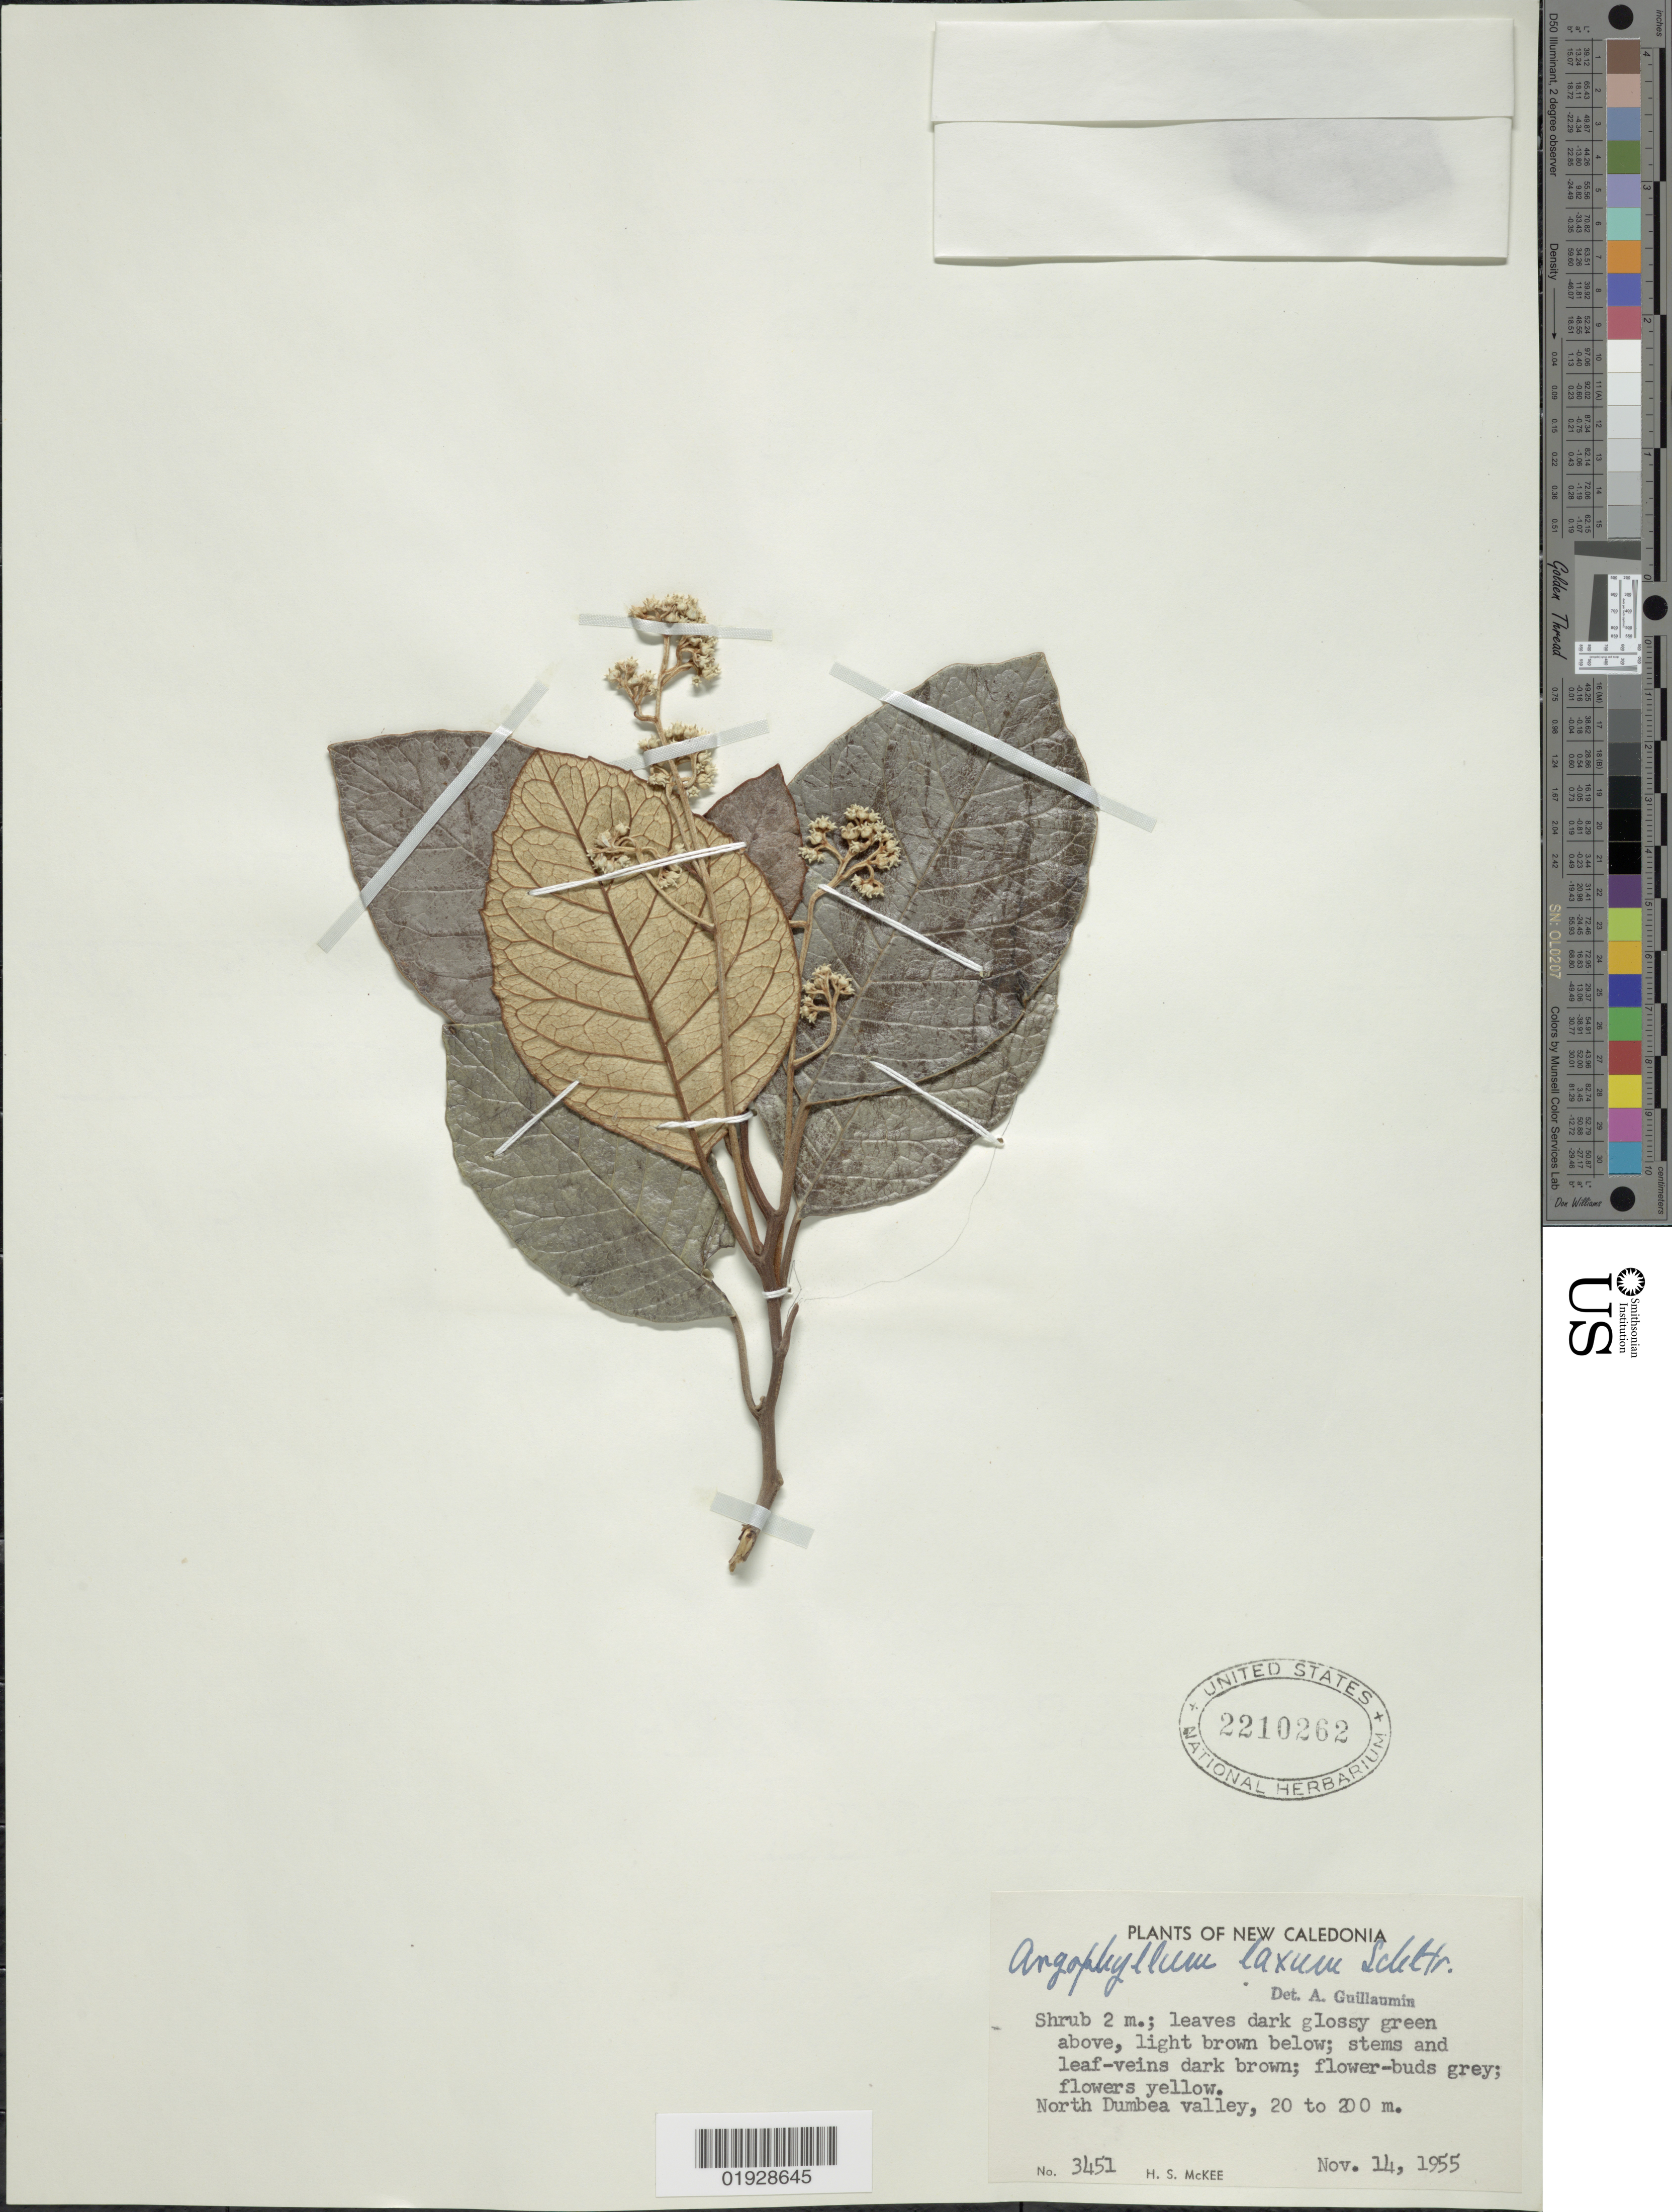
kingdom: Plantae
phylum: Tracheophyta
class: Magnoliopsida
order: Asterales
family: Argophyllaceae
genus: Argophyllum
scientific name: Argophyllum laxum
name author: Schltr.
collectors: H. S. McKee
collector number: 3451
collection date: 1955-11-14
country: New Caledonia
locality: North Dumbea valley.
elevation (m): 20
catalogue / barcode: US 2210262